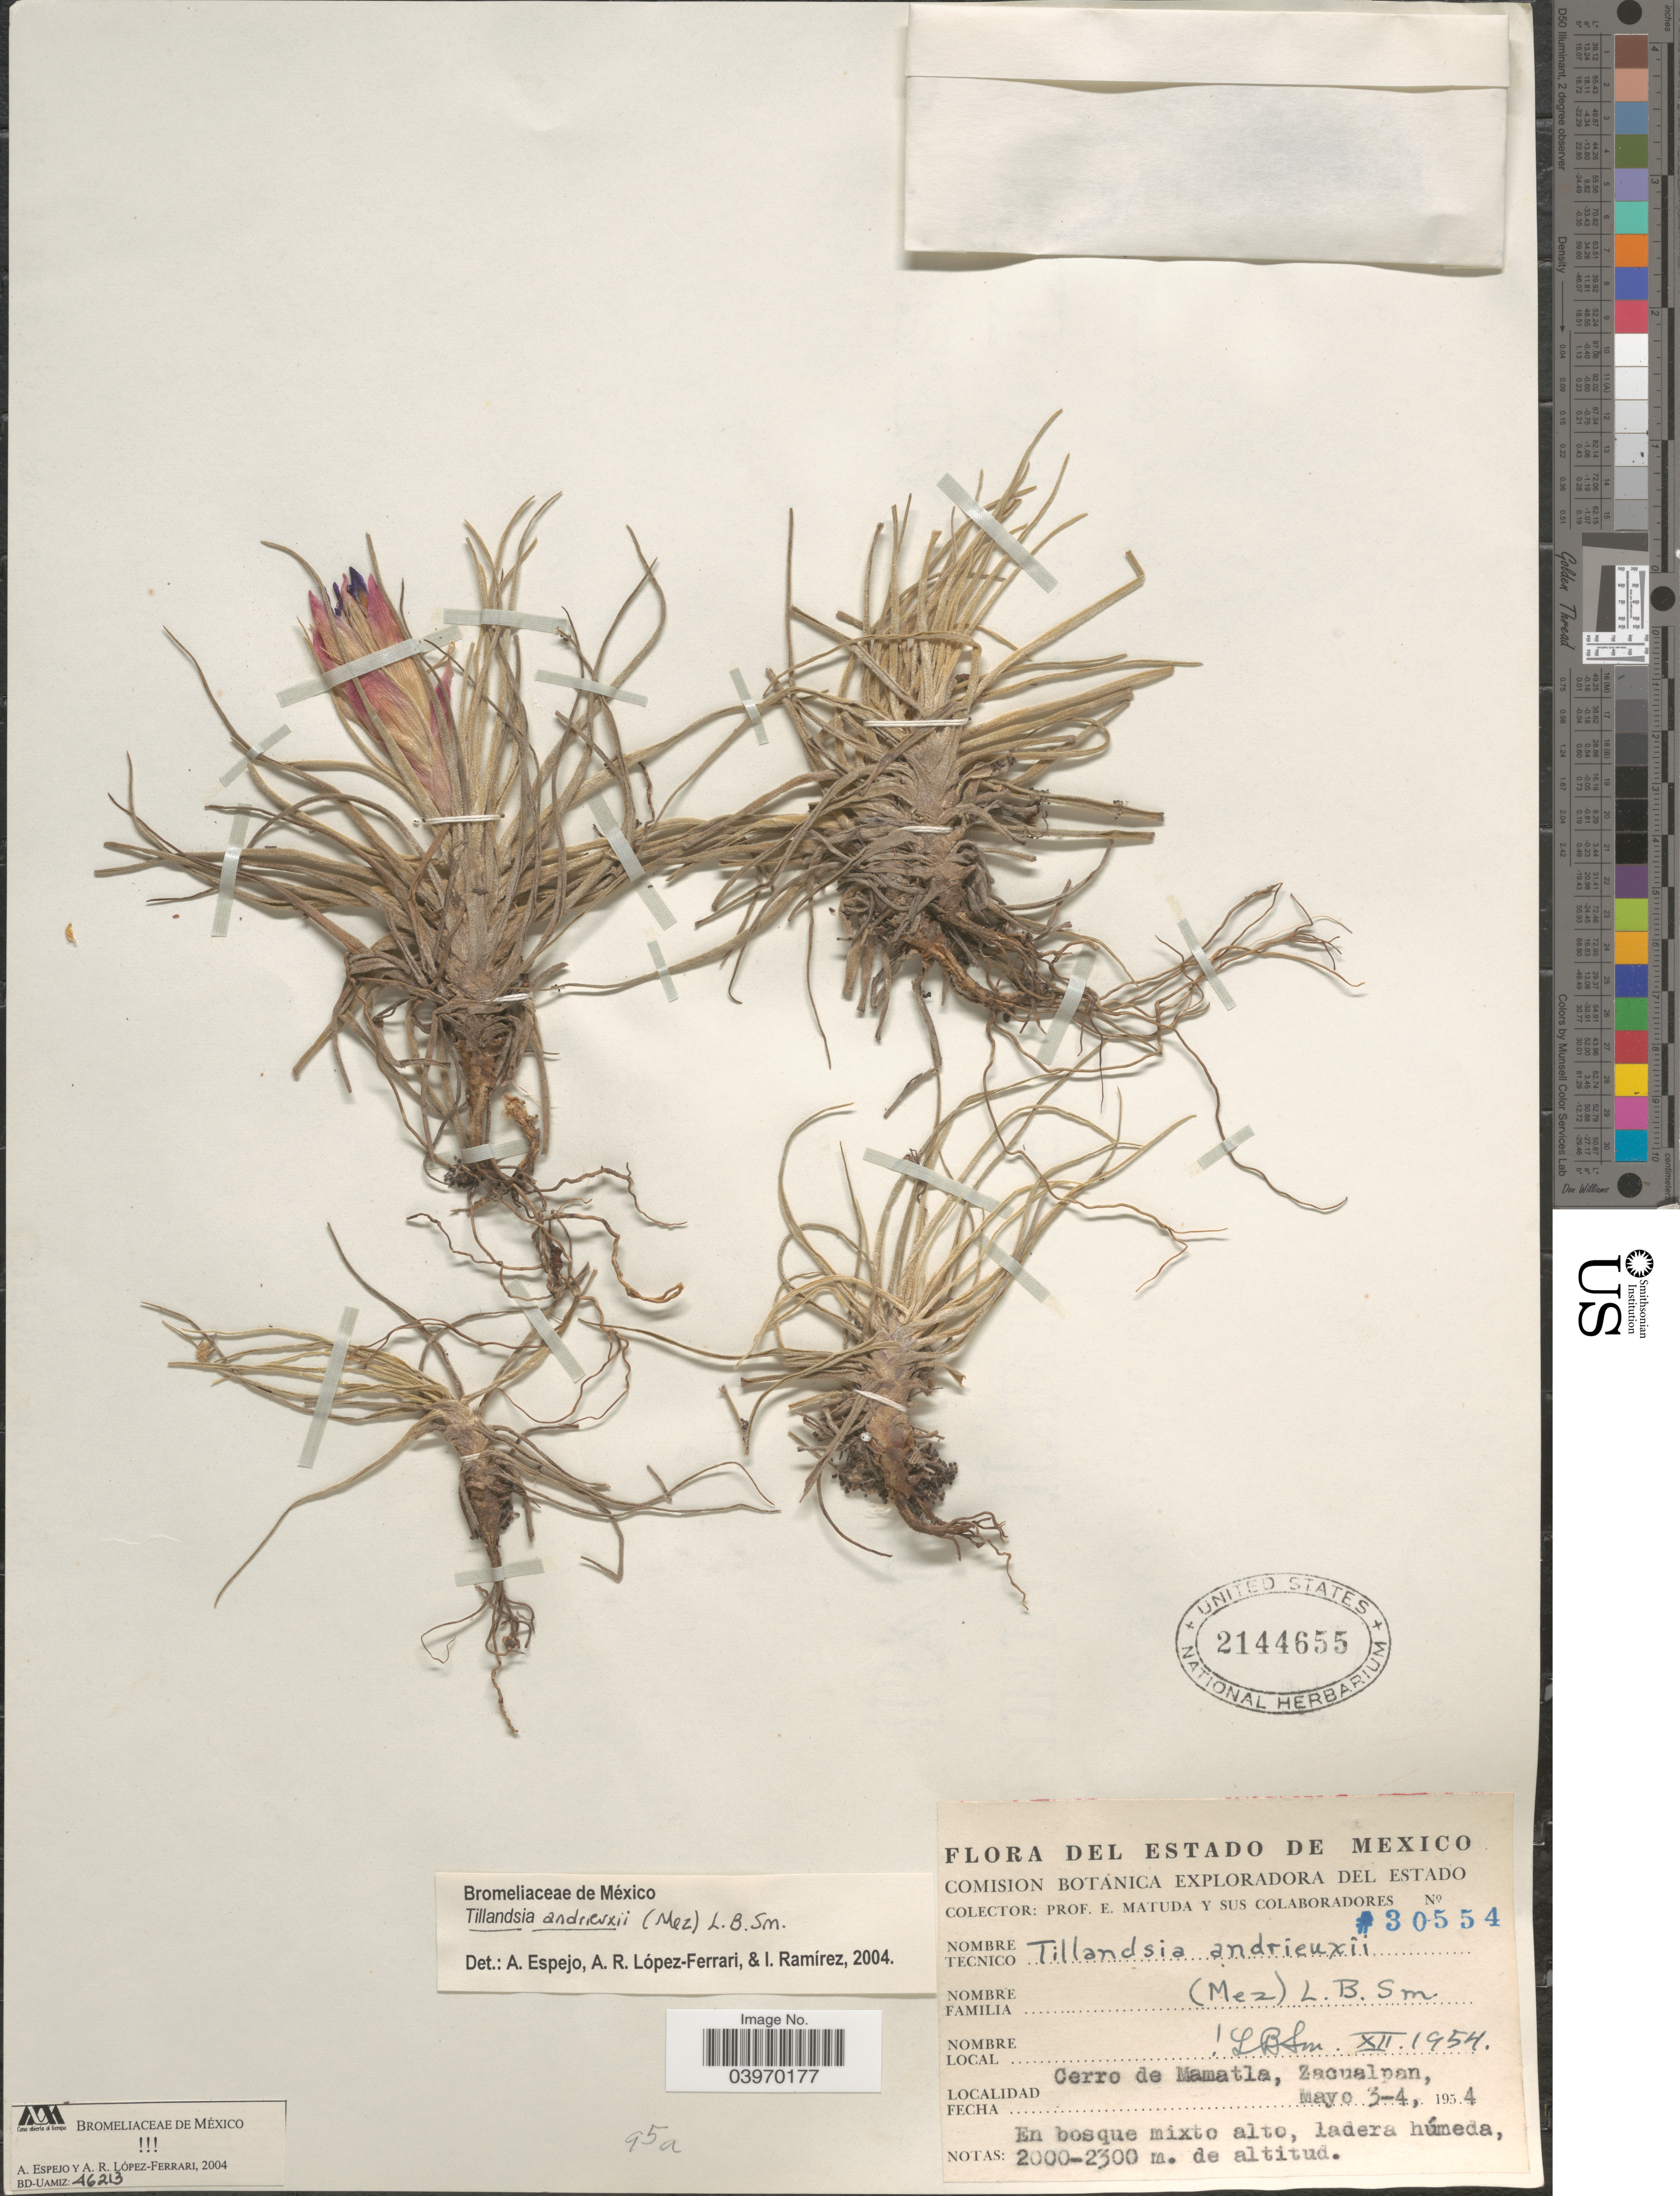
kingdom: Plantae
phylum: Tracheophyta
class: Liliopsida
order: Poales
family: Bromeliaceae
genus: Tillandsia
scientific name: Tillandsia andrieuxii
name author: (Mez) L.B. Sm.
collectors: E. Matuda & Sus Colaboradores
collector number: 30554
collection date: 1954-05-03/1954-05-04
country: Mexico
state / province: México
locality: Cerro de Mamatla, Zacualpan.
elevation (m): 2000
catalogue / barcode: US 2144655